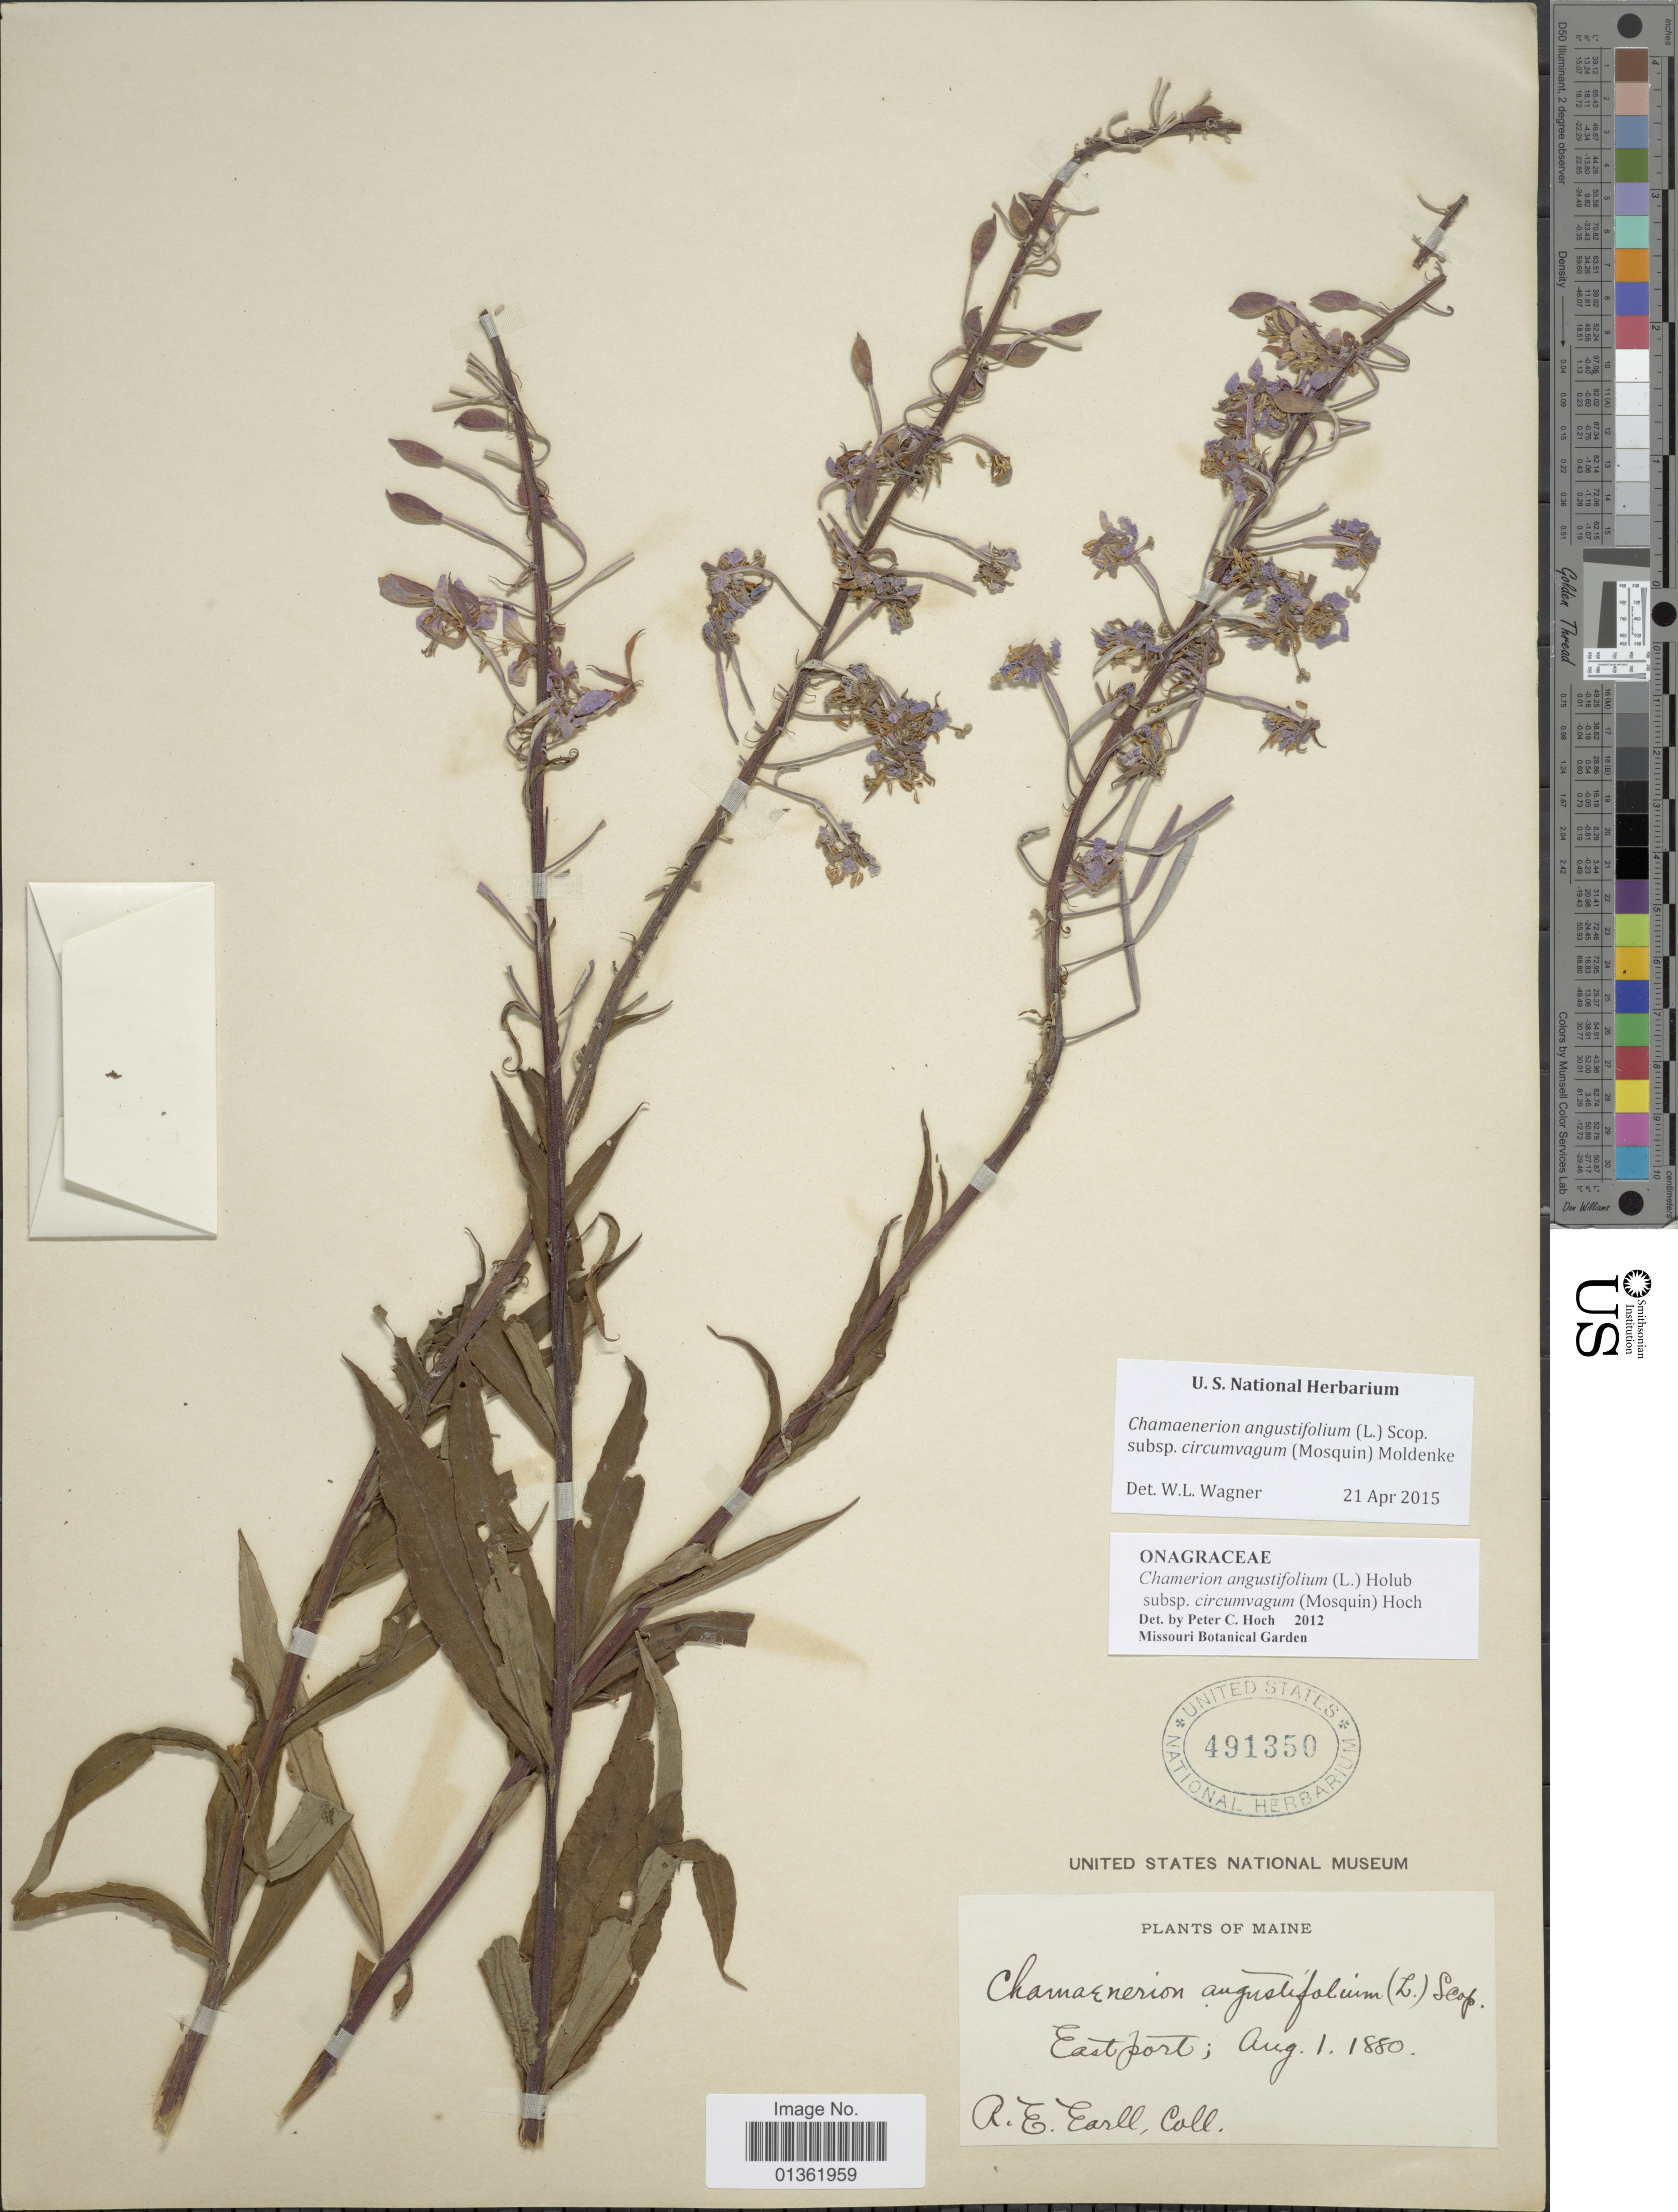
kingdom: Plantae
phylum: Tracheophyta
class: Magnoliopsida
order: Myrtales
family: Onagraceae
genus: Chamaenerion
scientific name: Chamaenerion angustifolium subsp. circumvagum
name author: (Mosquin) Moldenke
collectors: R. Earll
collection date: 1880-08-01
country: United States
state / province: Maine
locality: East port.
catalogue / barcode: US 491350